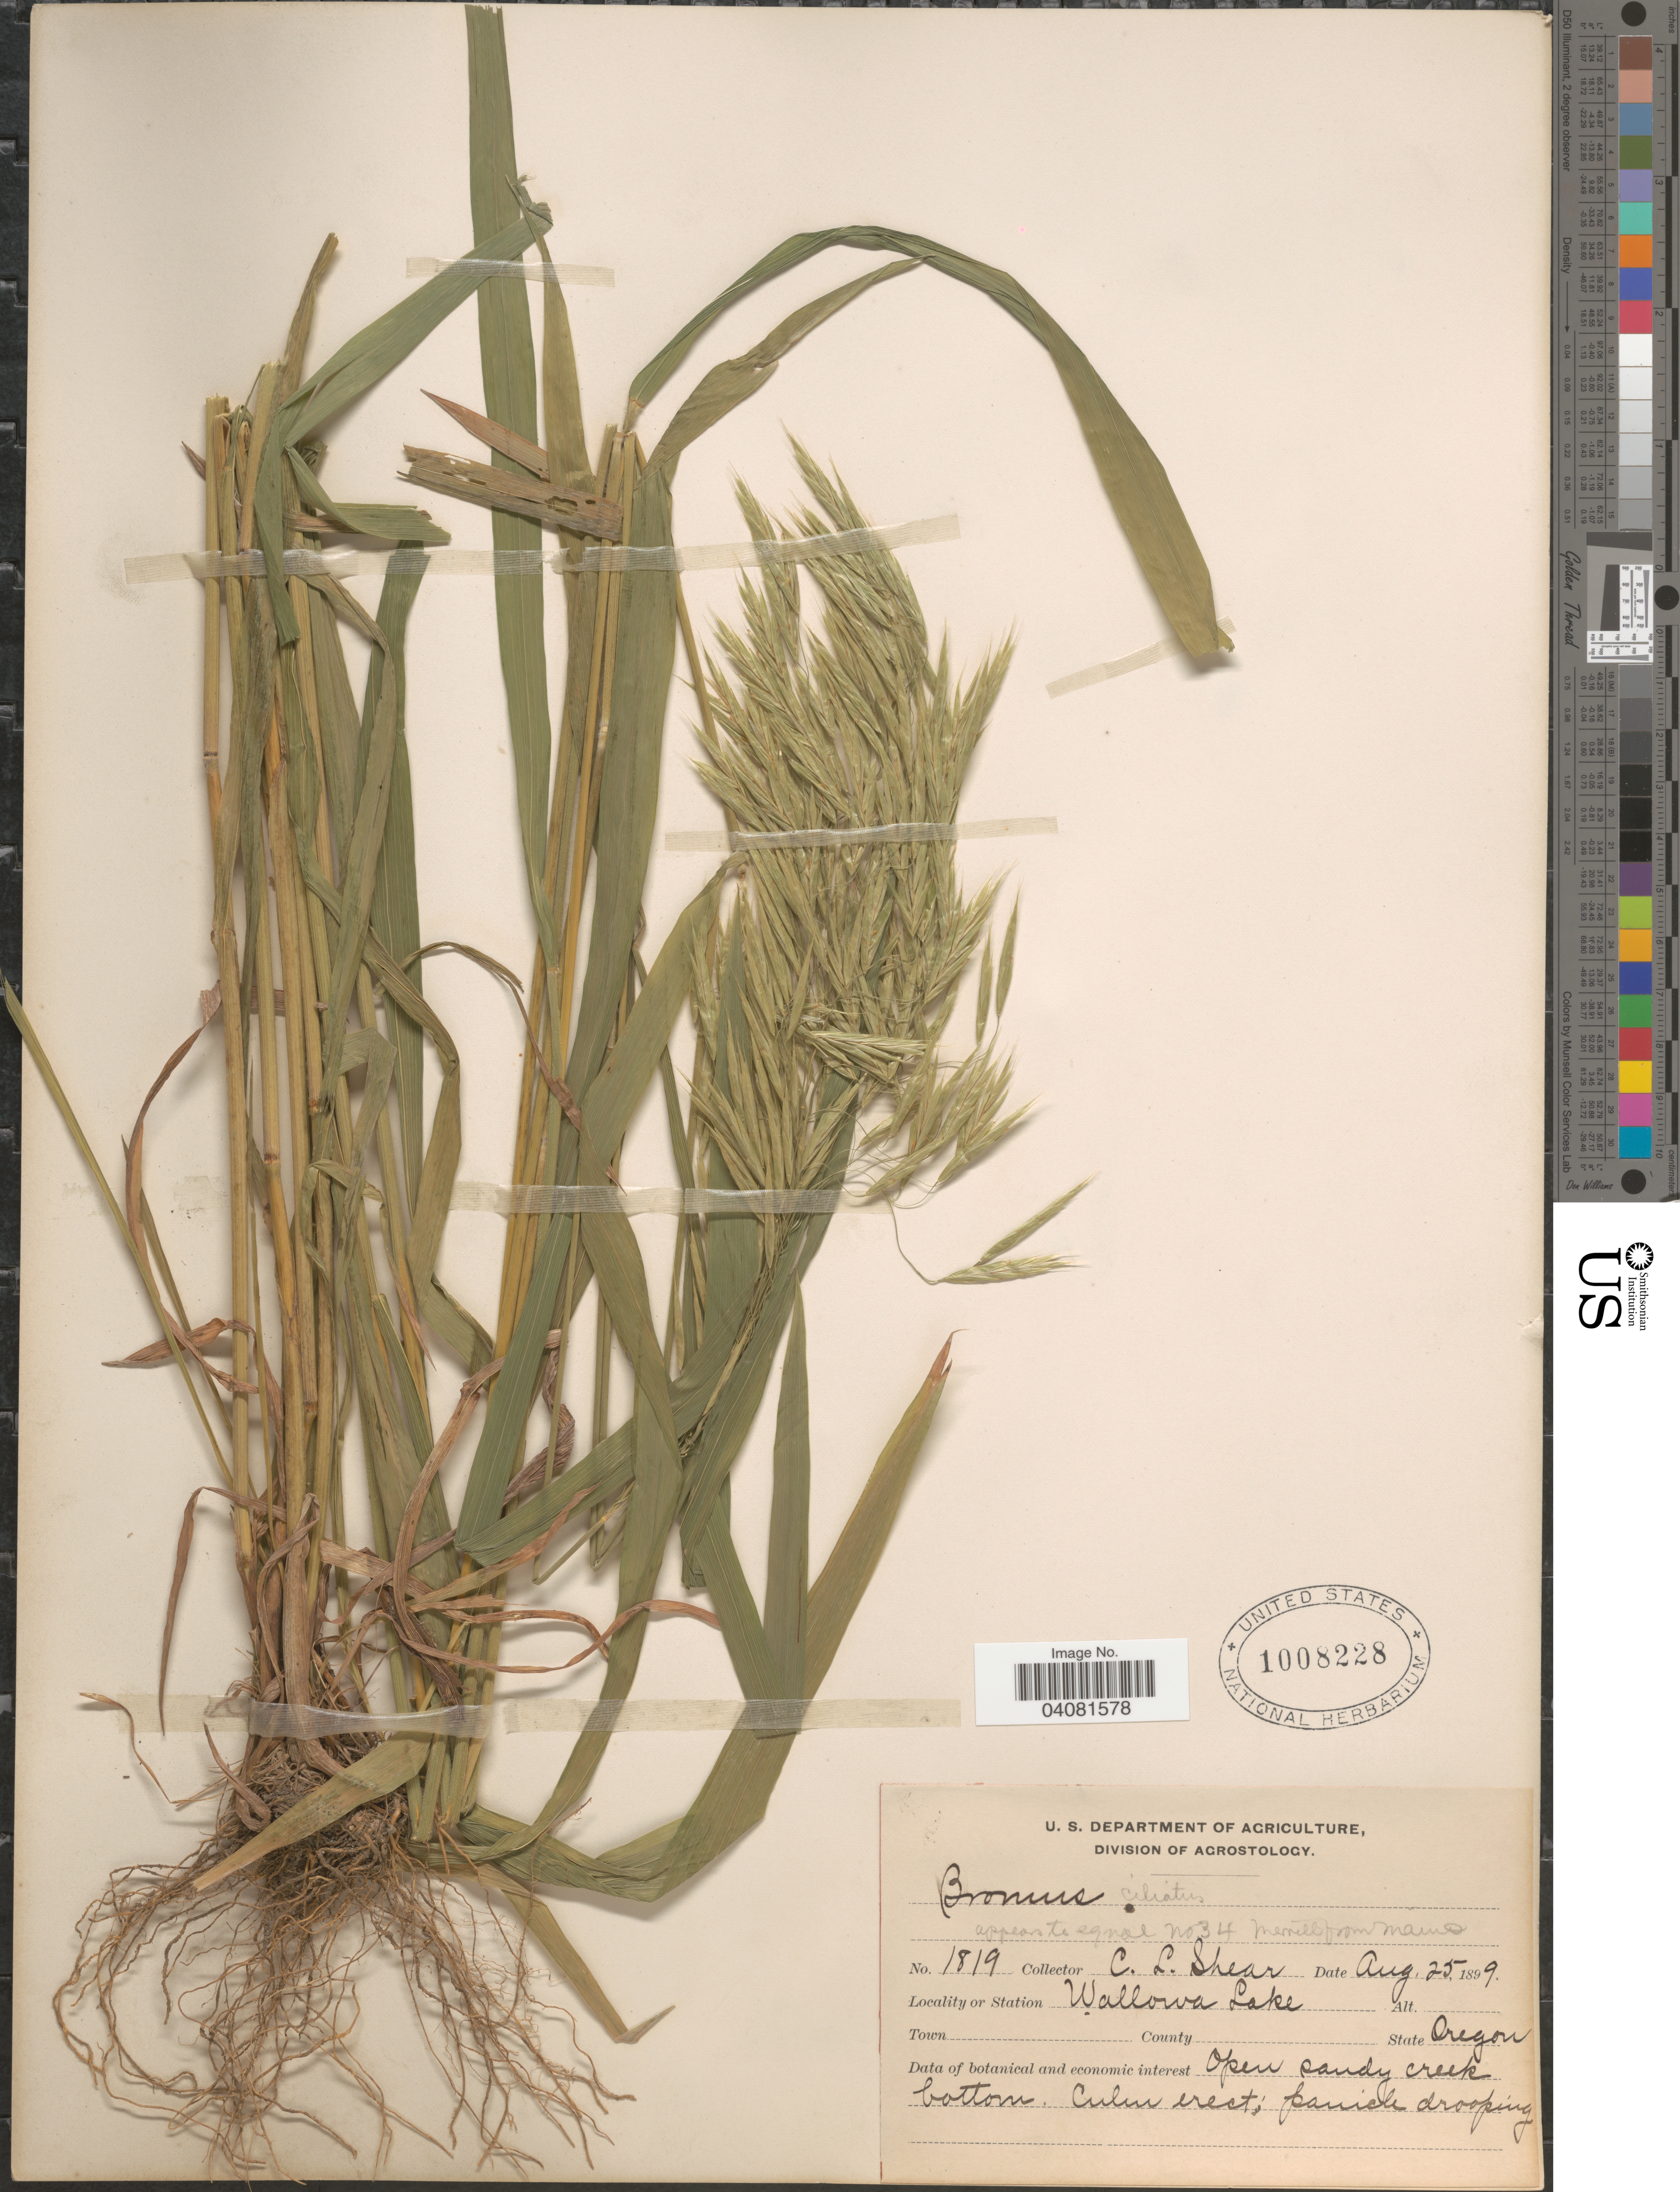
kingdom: Plantae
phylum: Tracheophyta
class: Liliopsida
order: Poales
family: Poaceae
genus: Bromus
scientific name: Bromus ciliatus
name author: L.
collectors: C. L. Shear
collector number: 1819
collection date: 1899-08-25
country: United States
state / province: Oregon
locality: Wallowa Lake.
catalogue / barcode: US 1008228